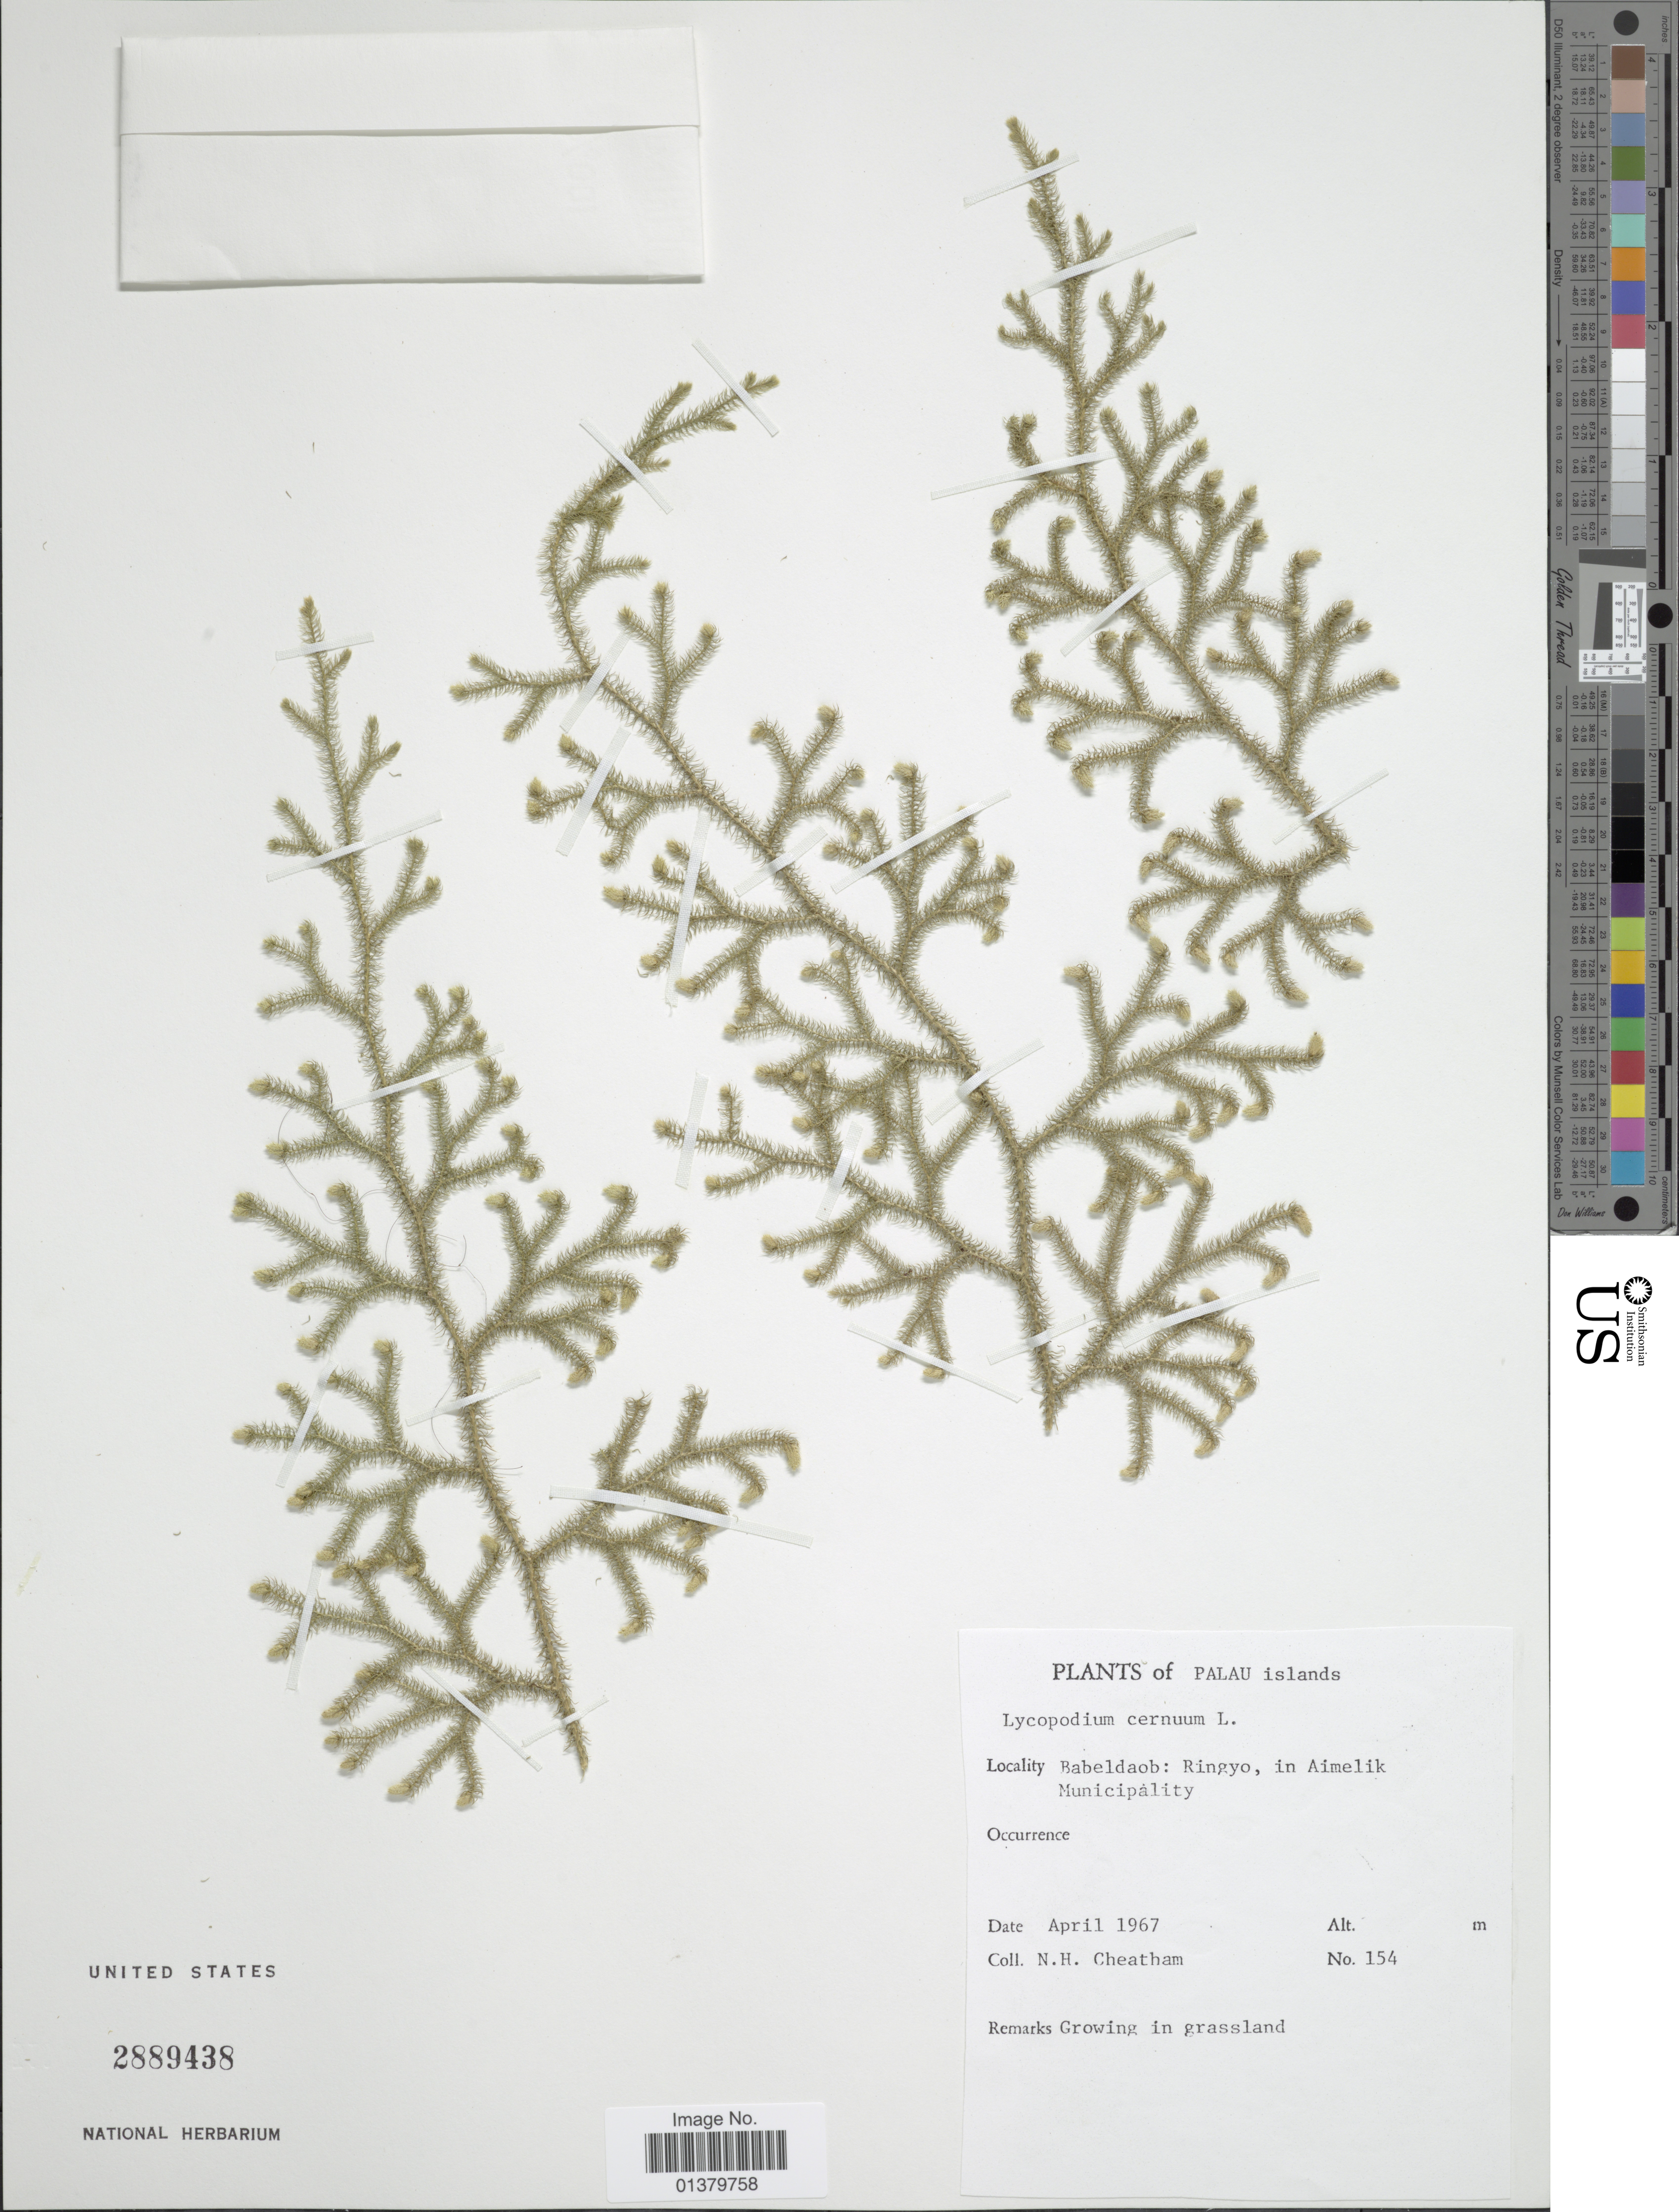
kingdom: Plantae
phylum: Tracheophyta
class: Lycopodiopsida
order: Lycopodiales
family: Lycopodiaceae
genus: Palhinhaea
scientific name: Palhinhaea cernua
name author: (L.) Vasc. & Franco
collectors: N. H. Cheatham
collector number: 154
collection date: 1967-04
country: Palau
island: Babeldaob [Babelthuap]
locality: Palau islands, Babeldaob: Ringyo, in Aimelik Municipality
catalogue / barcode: US 2889438